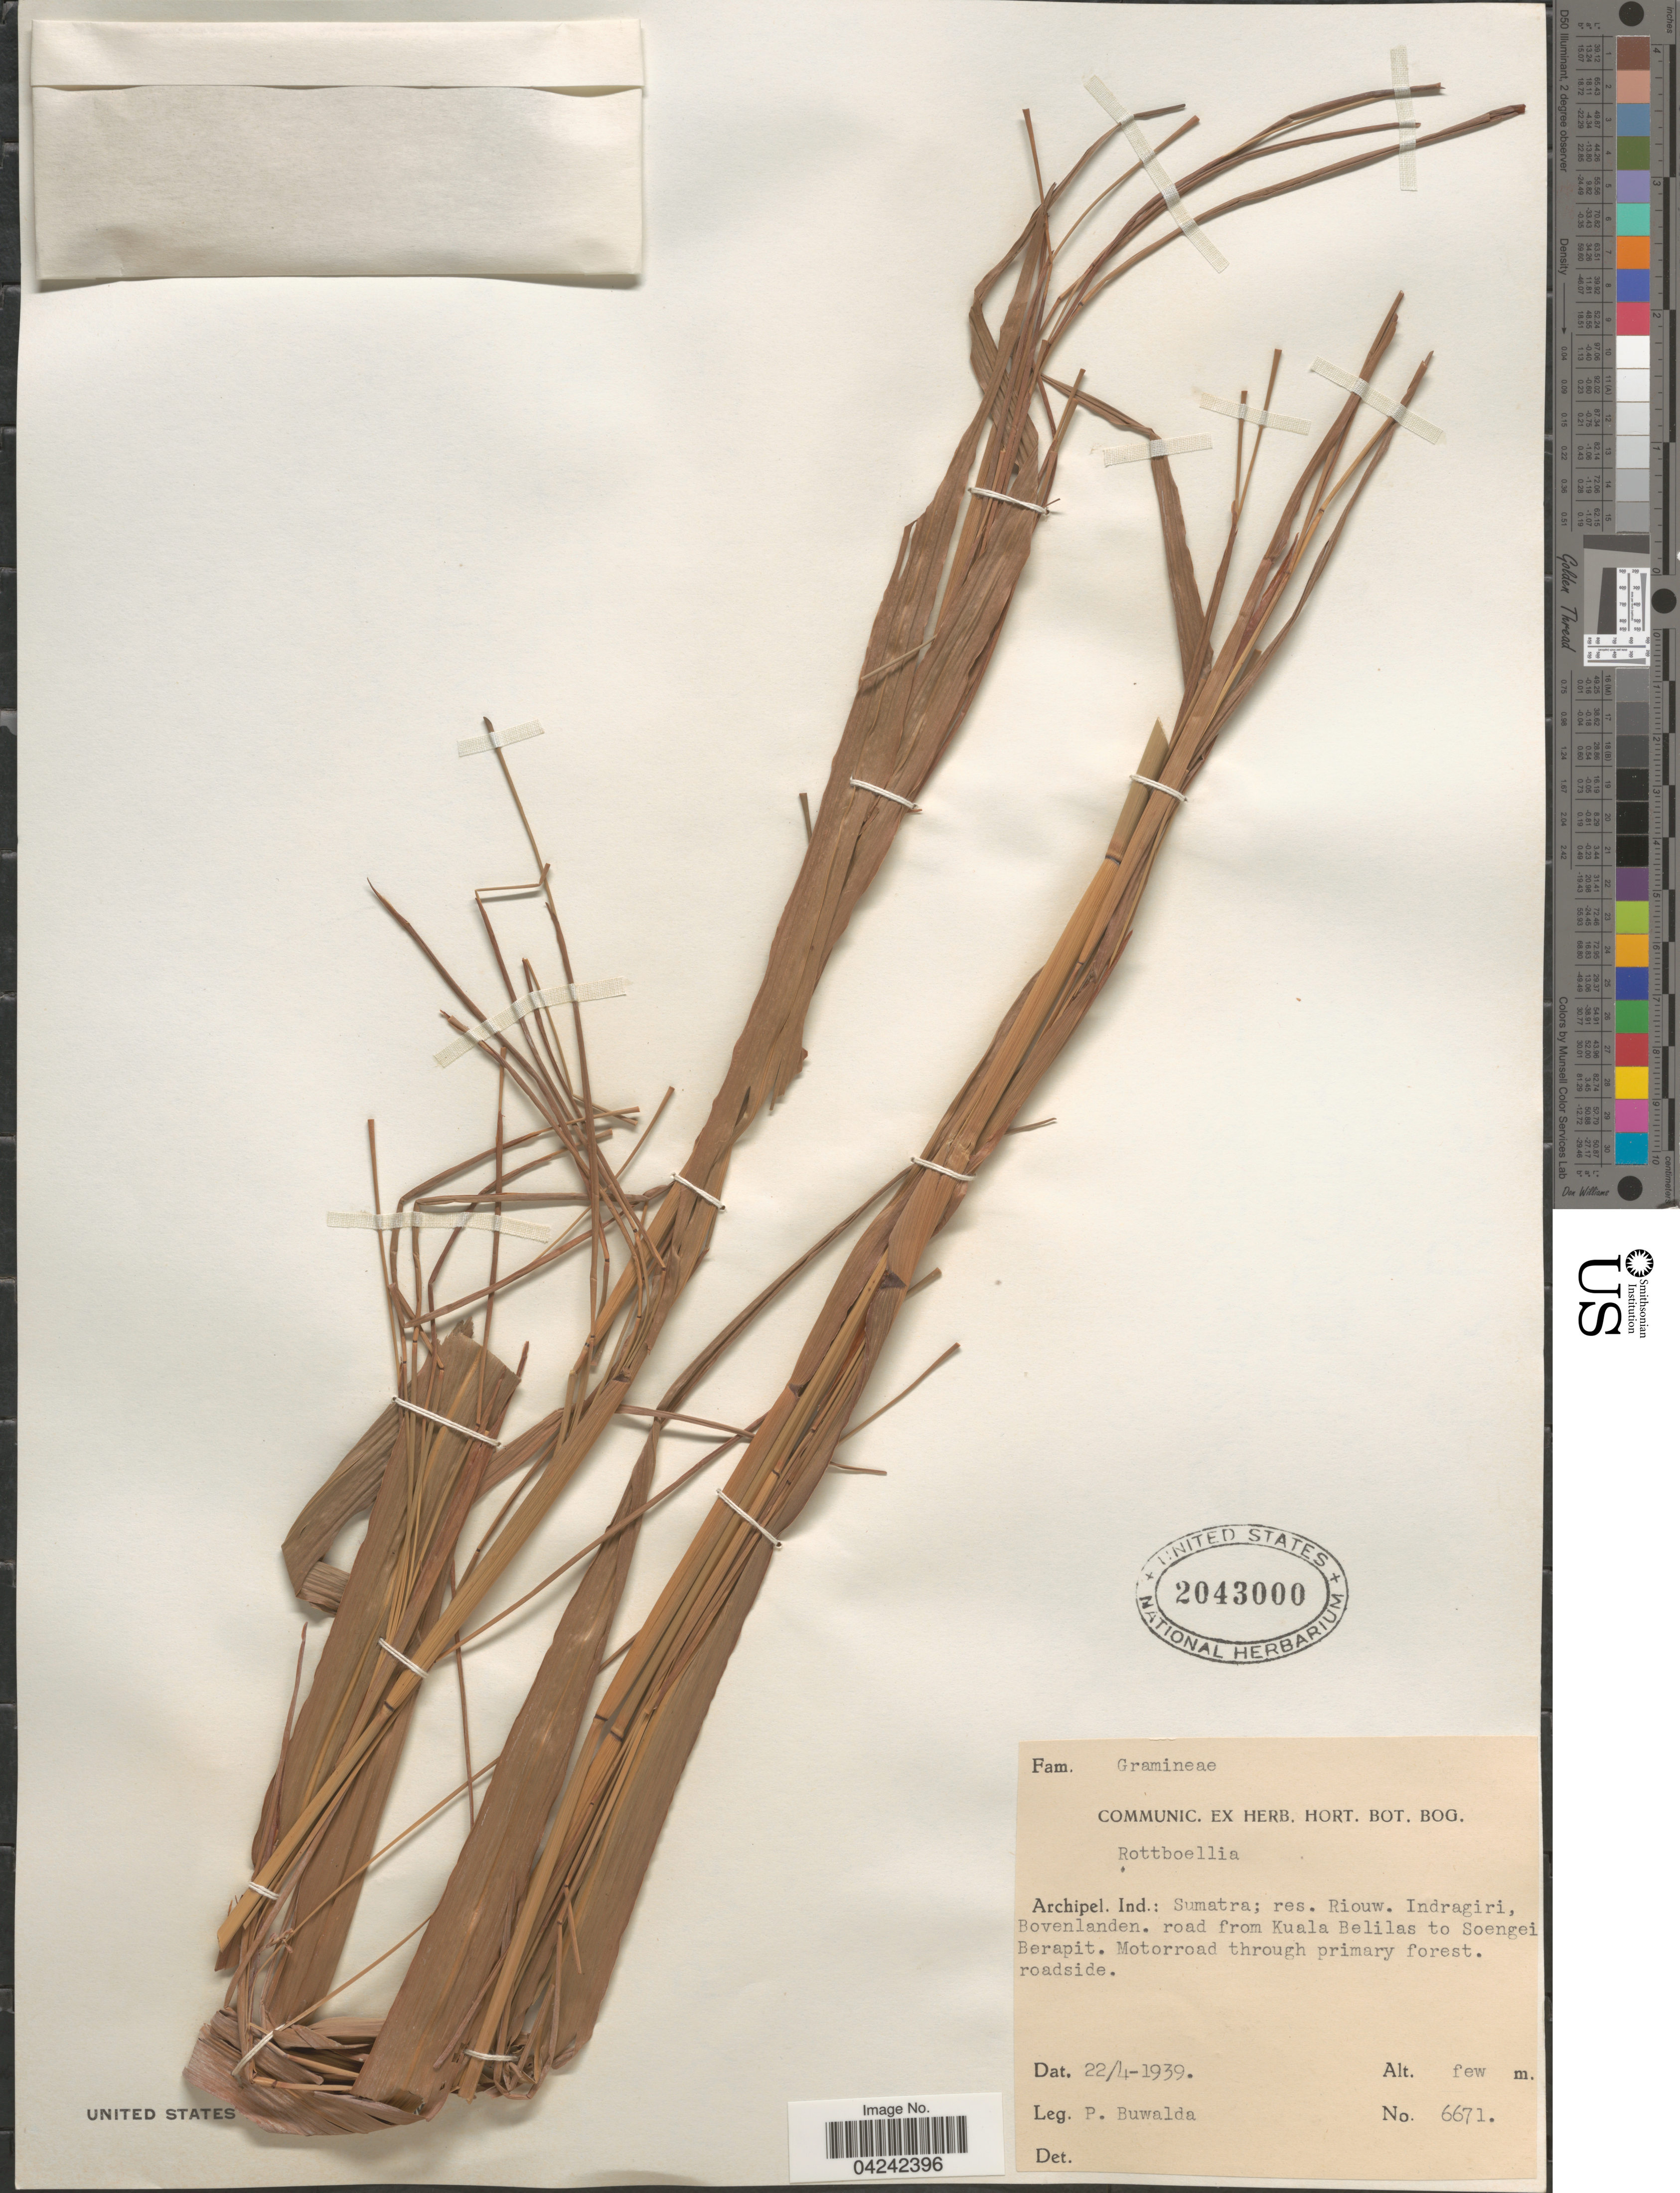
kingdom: Plantae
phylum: Tracheophyta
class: Liliopsida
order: Poales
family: Poaceae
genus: Rottboellia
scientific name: Rottboellia cochinchinensis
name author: (Lour.) Clayton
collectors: P. Buwalda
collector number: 6671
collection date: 1939-04-22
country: Indonesia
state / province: Sumatra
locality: Archipel. Ind.: Sumatra; res. Riouw. Indragiri, Bovenlanden. Road from Kuala Belilas to Soengei Berapit.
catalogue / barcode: US 2043000